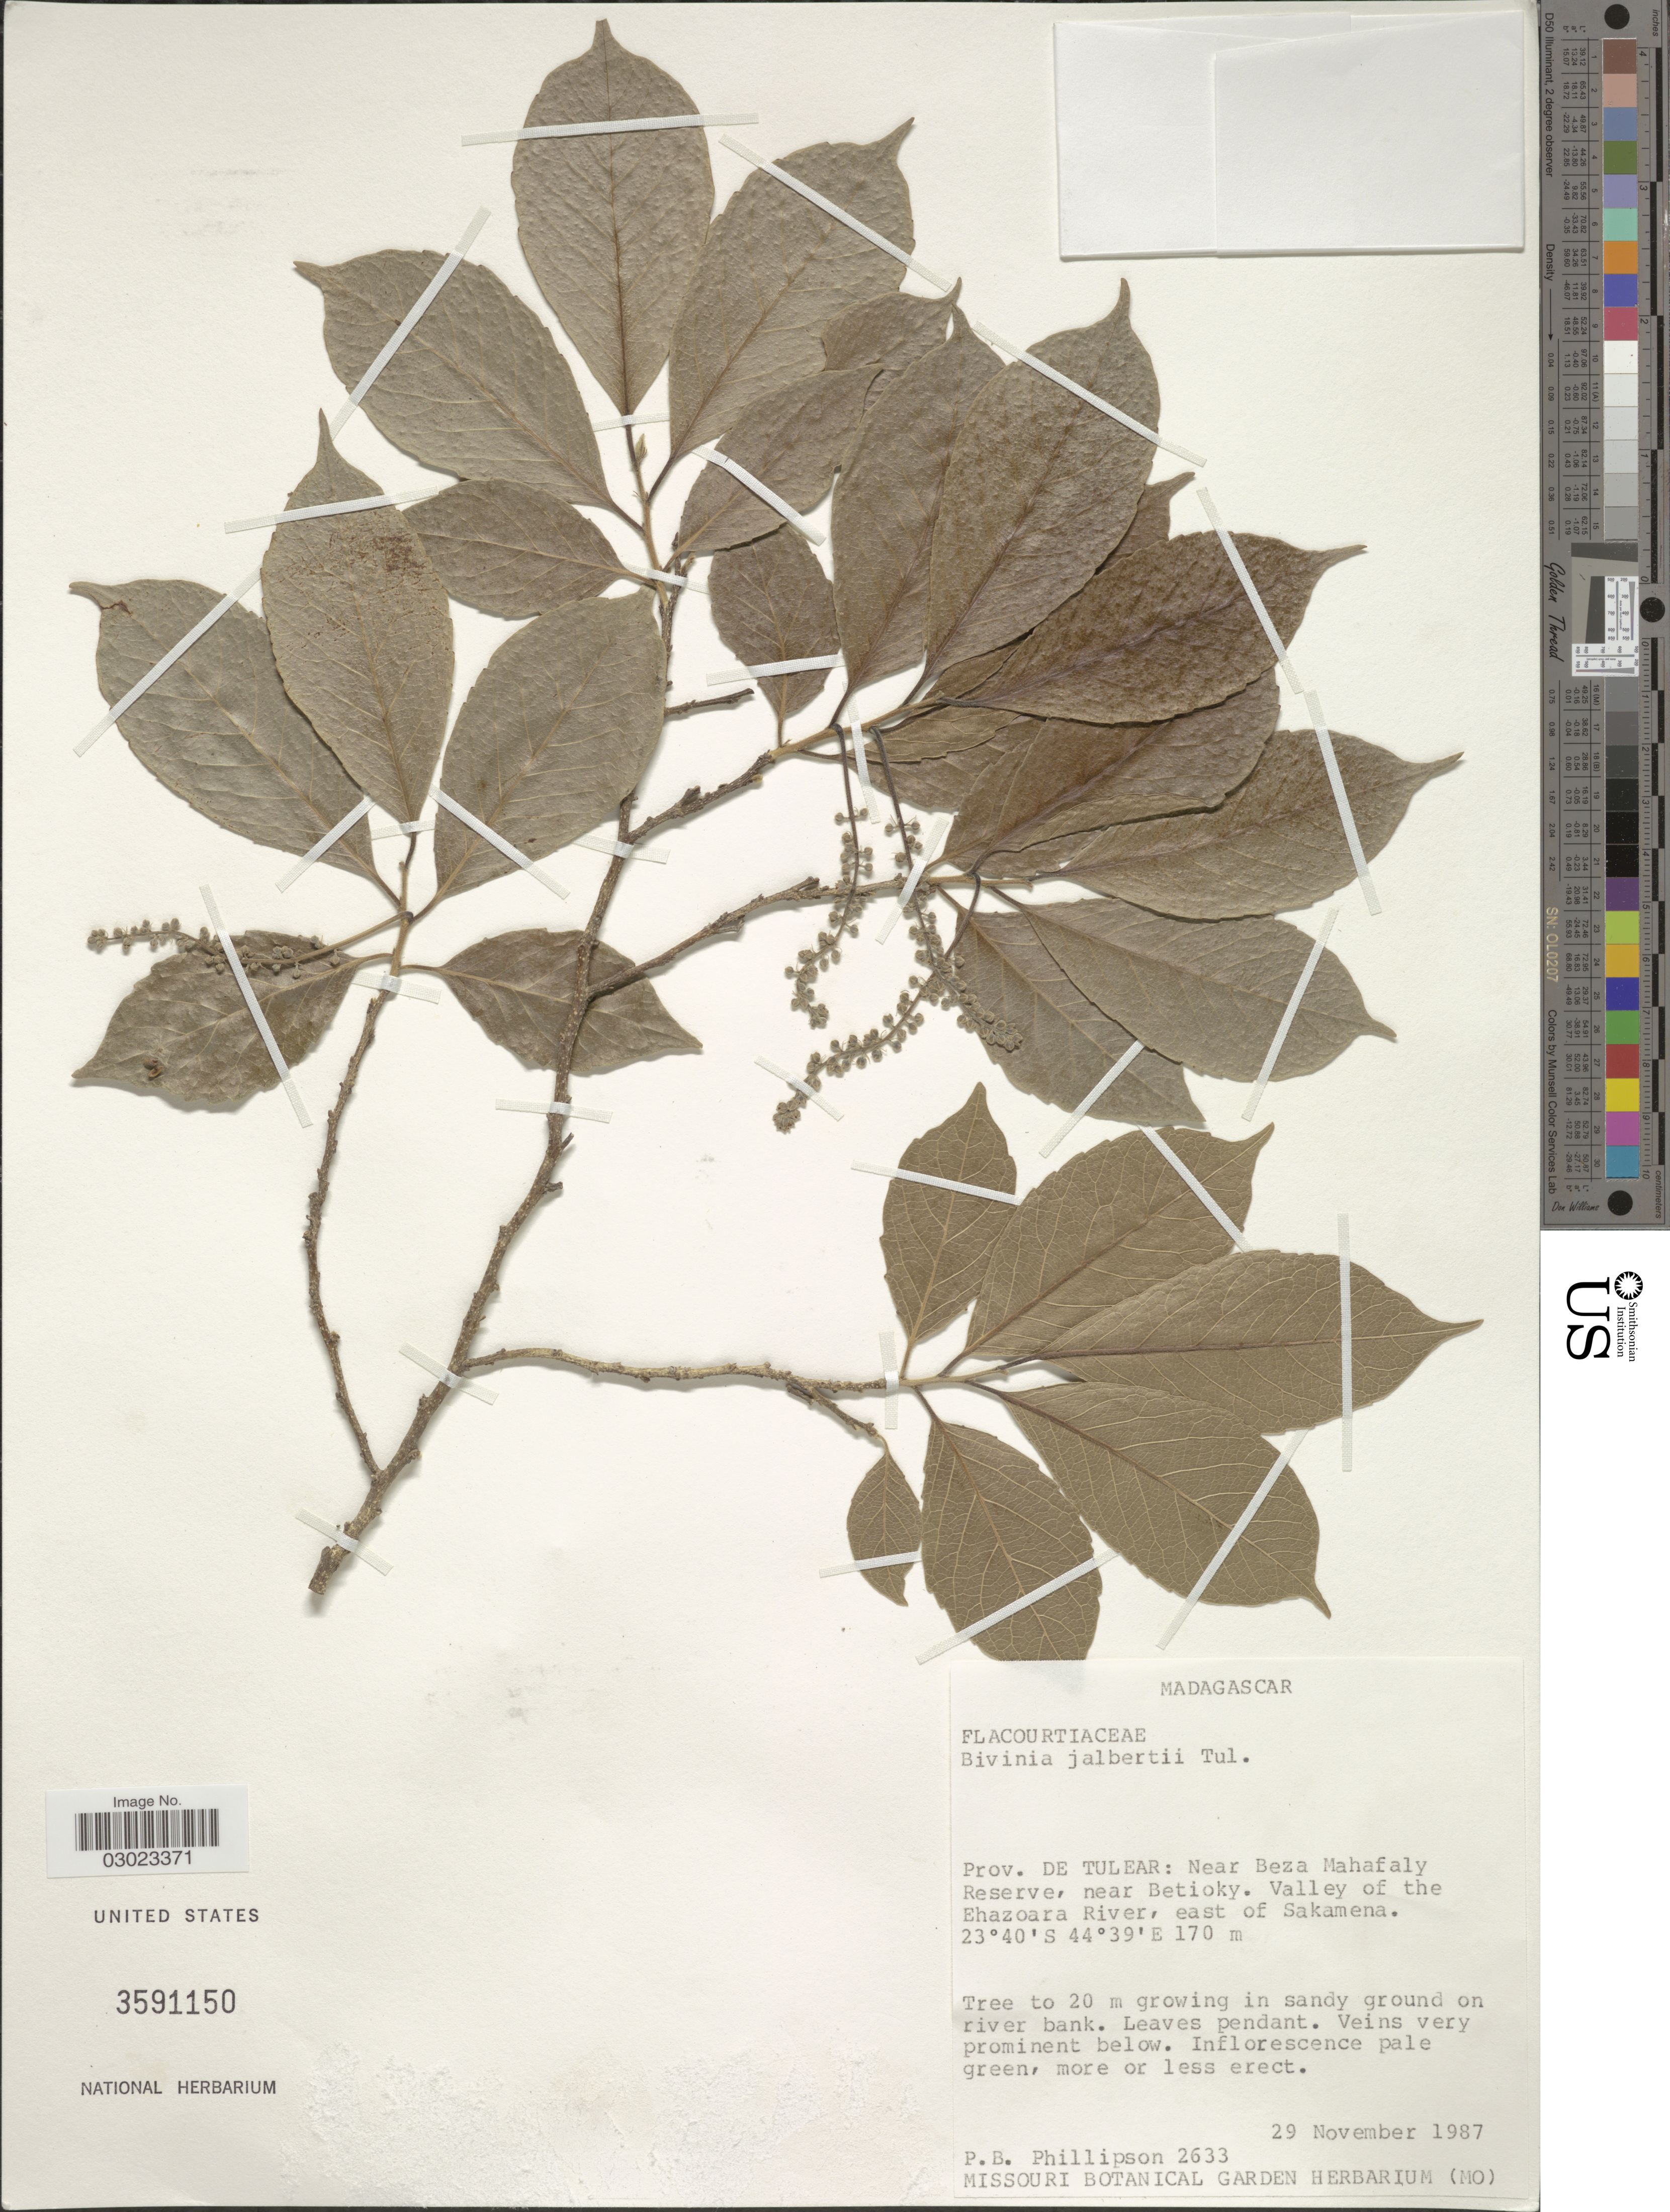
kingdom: Plantae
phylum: Tracheophyta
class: Magnoliopsida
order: Malpighiales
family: Salicaceae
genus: Bivinia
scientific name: Bivinia jalbertii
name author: Tul.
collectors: P. B. Phillipson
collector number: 2633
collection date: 1987-11-29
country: Madagascar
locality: Prov. De Tulear: Near Beza Mahafaly Reserve, near Betioky. Valley of the Ehazoara River, east of Sakamena.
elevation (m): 170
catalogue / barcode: US 3591150